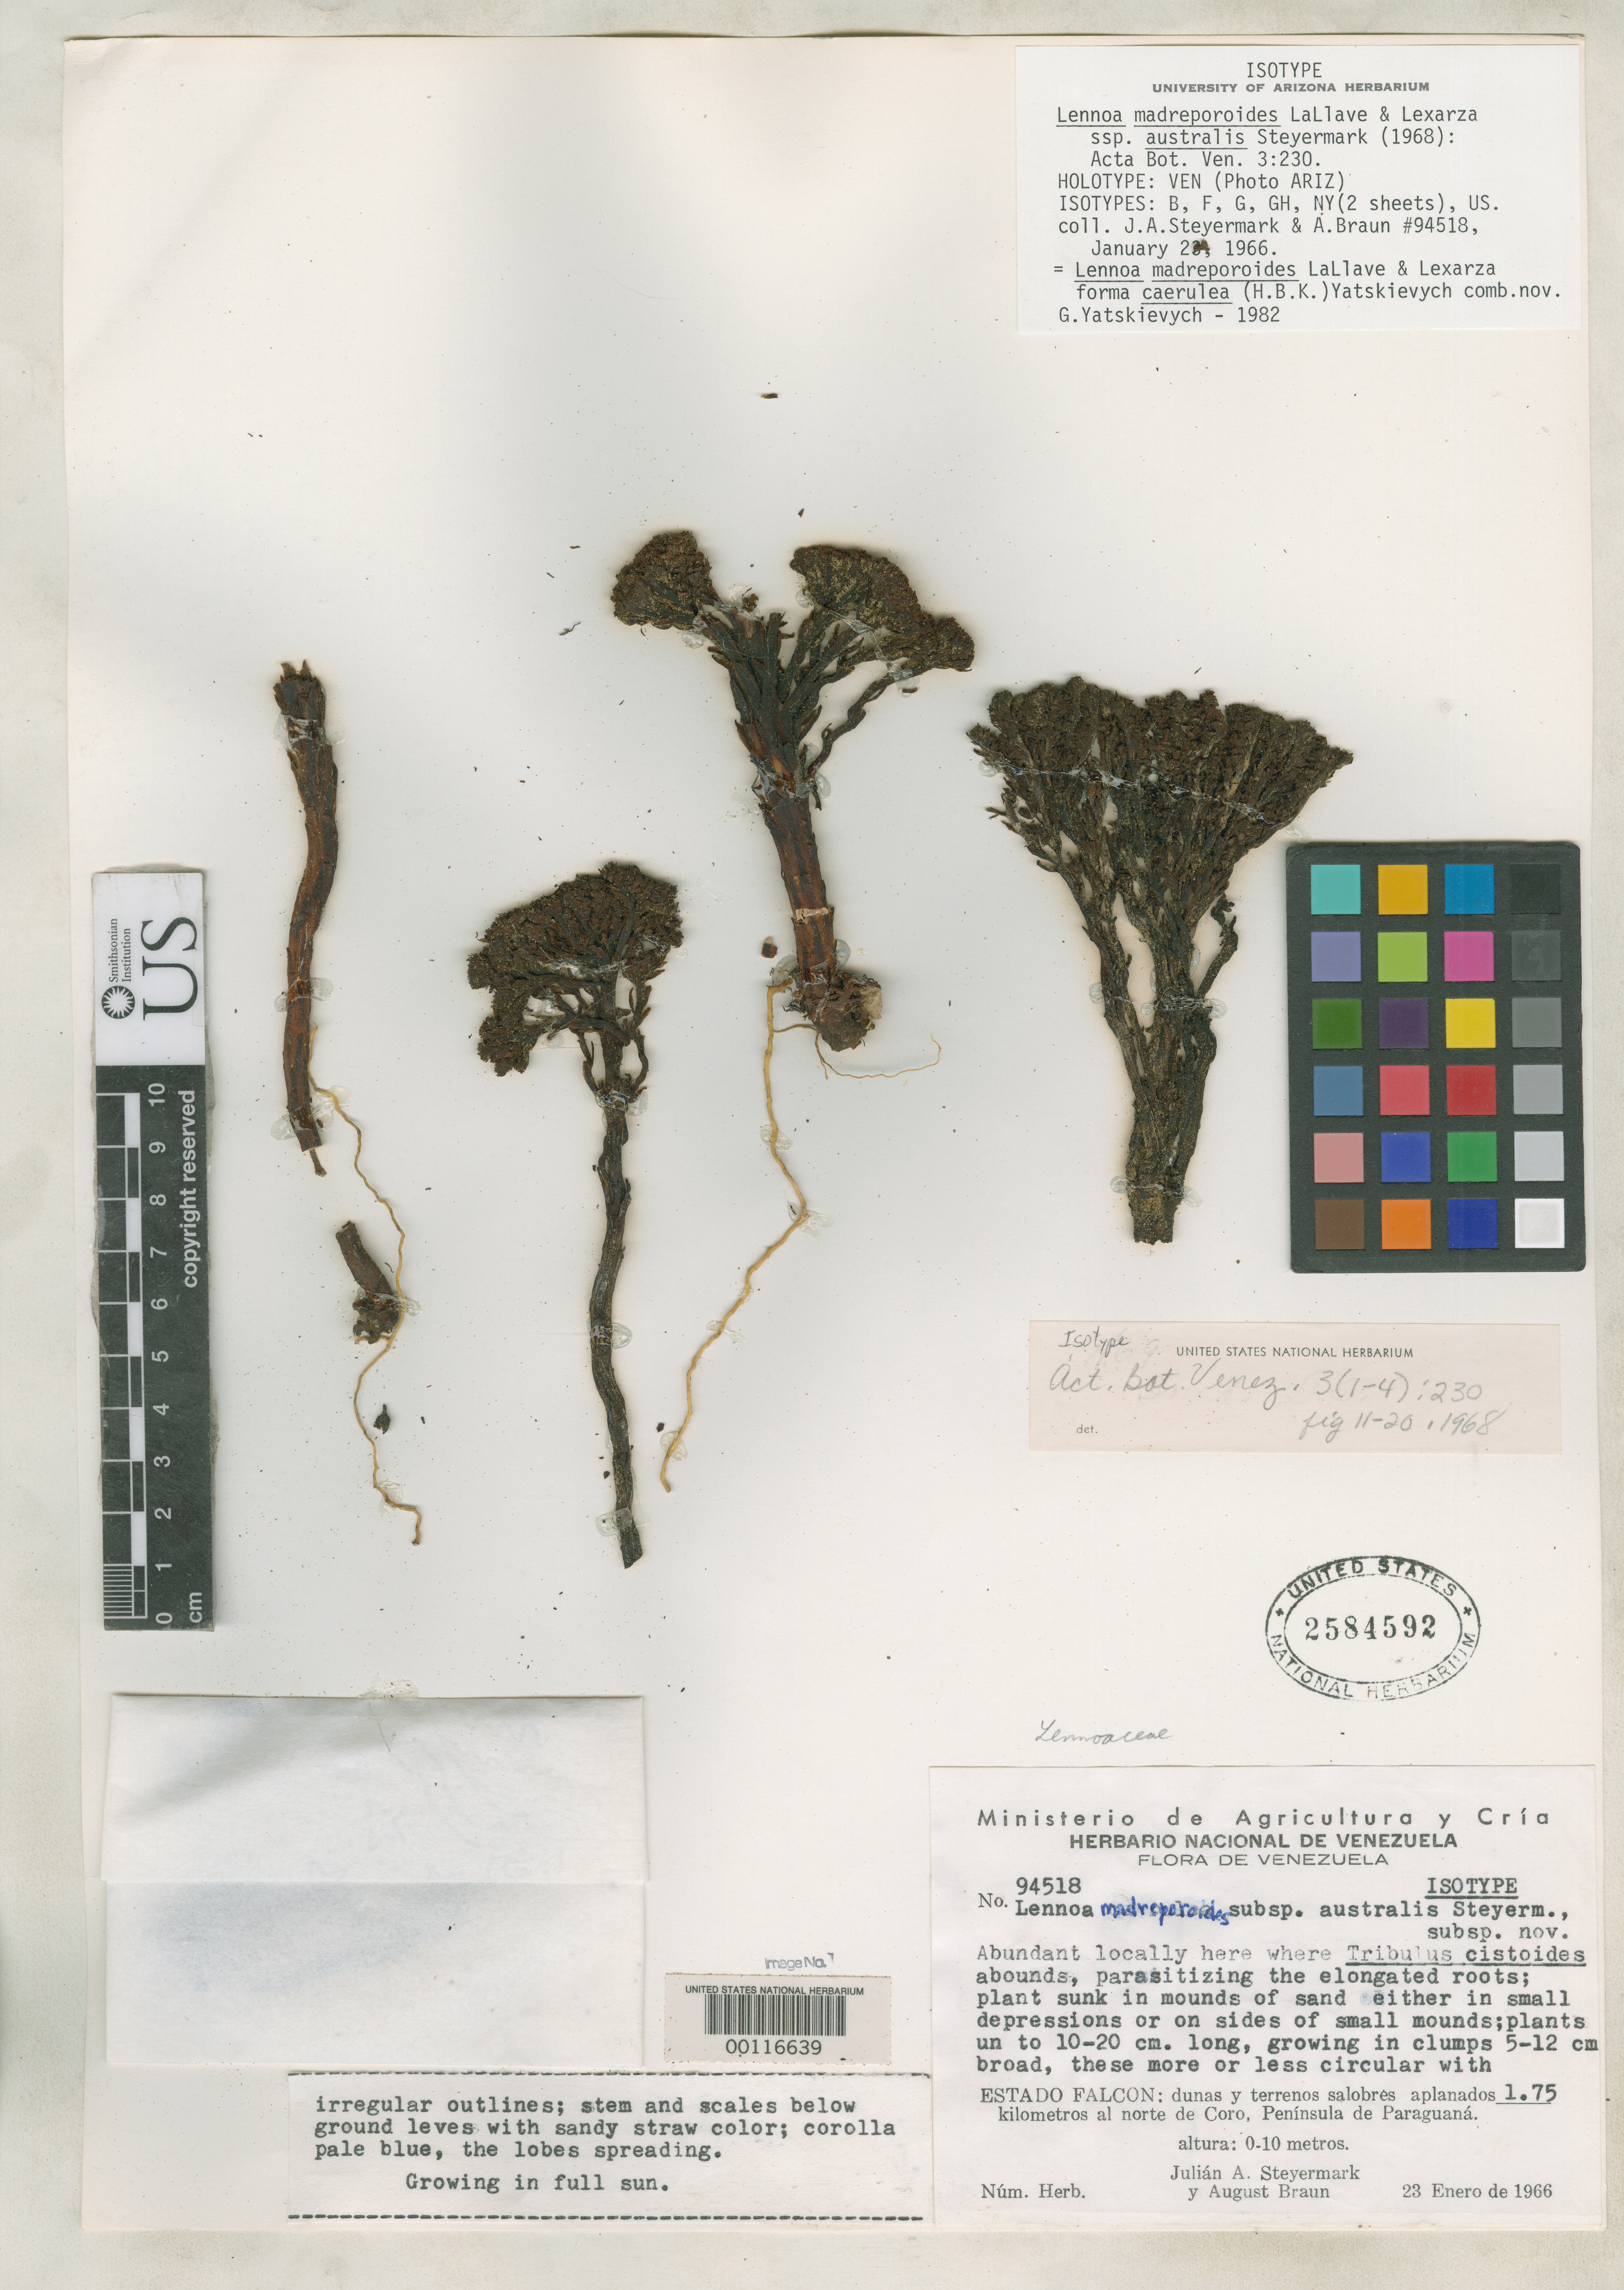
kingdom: Plantae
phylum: Tracheophyta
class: Magnoliopsida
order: Boraginales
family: Lennoaceae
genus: Lennoa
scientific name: Lennoa madreporoides subsp. australis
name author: Steyerm.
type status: Isotype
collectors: J. Steyermark & A. Braun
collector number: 945518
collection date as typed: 23 Jan 1966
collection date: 1966-01-23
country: Venezuela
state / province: Falcón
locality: Peninsula do Paraguana,1.75 km north of Coro.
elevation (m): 0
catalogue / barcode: US 2584592